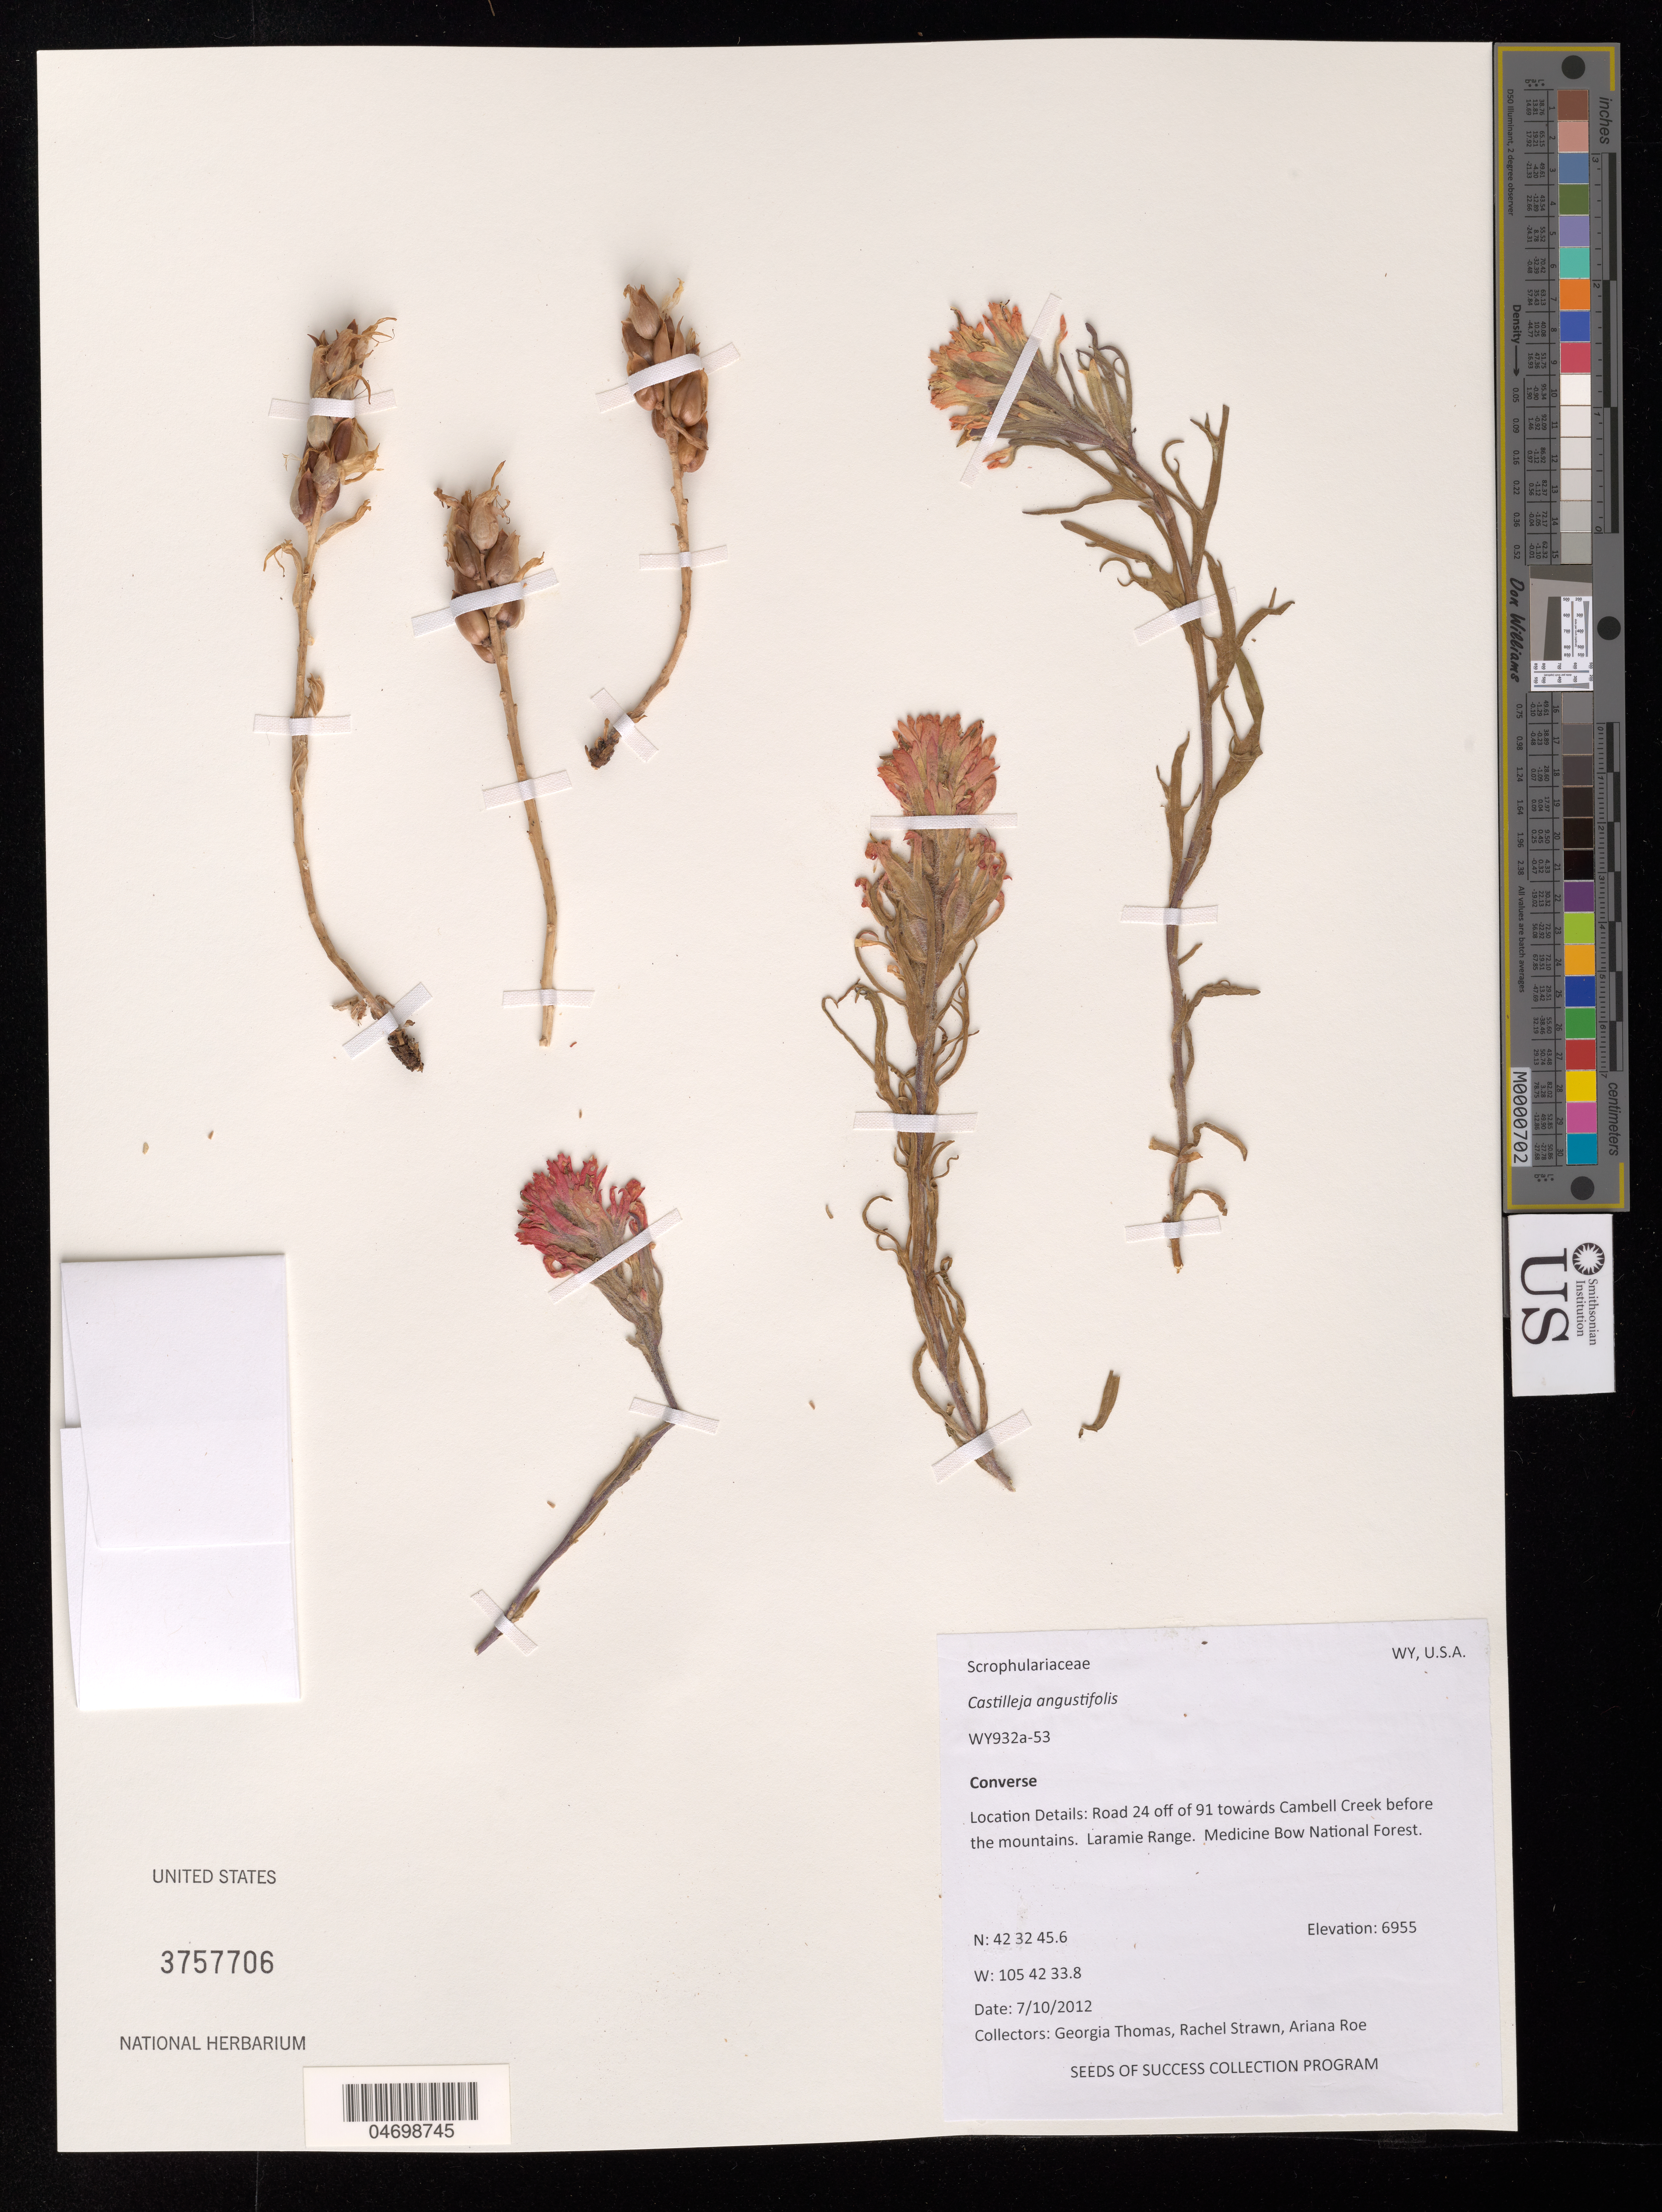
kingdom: Plantae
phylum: Tracheophyta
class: Magnoliopsida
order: Lamiales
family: Orobanchaceae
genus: Castilleja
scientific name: Castilleja angustifolia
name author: (Nutt.) G. Don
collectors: G. Thomas, R. Strawn & A. Roe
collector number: WY932A-53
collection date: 2012-07-10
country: United States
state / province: Wyoming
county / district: Converse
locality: Road 24 off of 91 towards Cambell Creek before mountains. Medicine Bow National Forest. Laramie Range.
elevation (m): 2120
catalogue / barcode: US 3757706